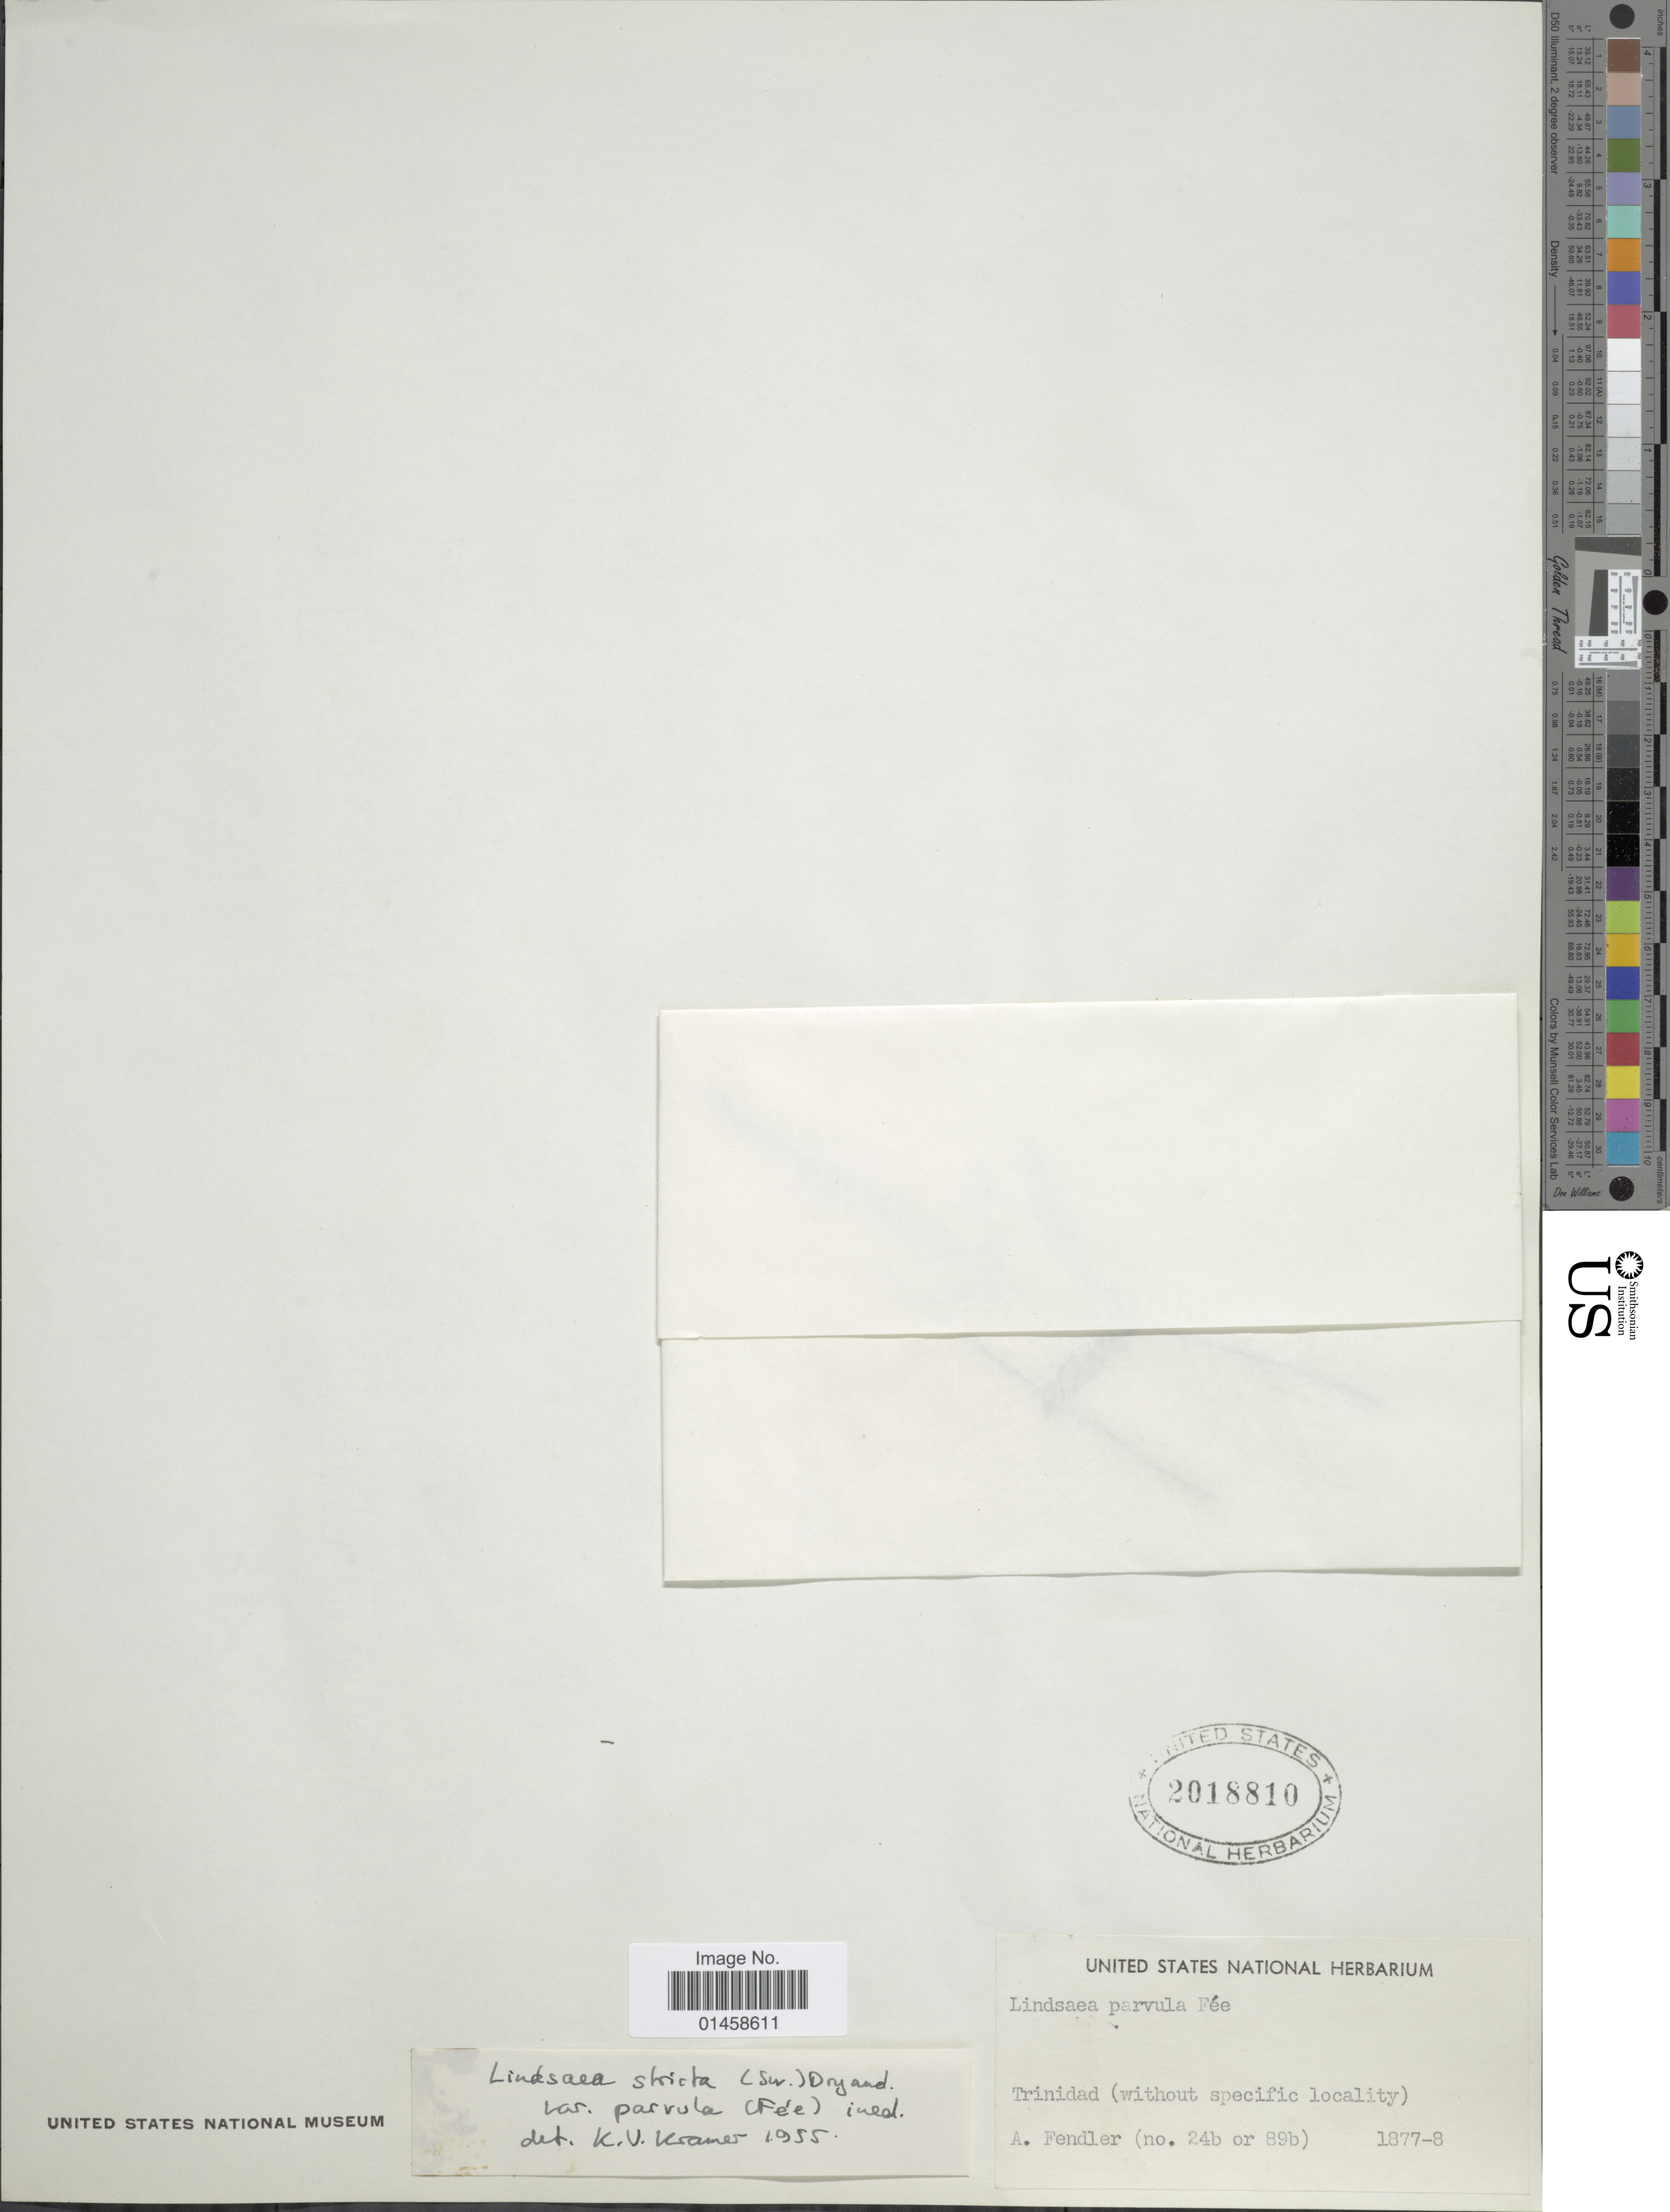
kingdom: Plantae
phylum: Tracheophyta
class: Polypodiopsida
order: Polypodiales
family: Lindsaeaceae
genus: Lindsaea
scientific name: Lindsaea stricta var. parvula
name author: (Fée) K.U. Kramer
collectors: A. Fendler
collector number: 24b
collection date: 1877/1878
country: Trinidad and Tobago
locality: Trinidad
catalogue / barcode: US 2018810